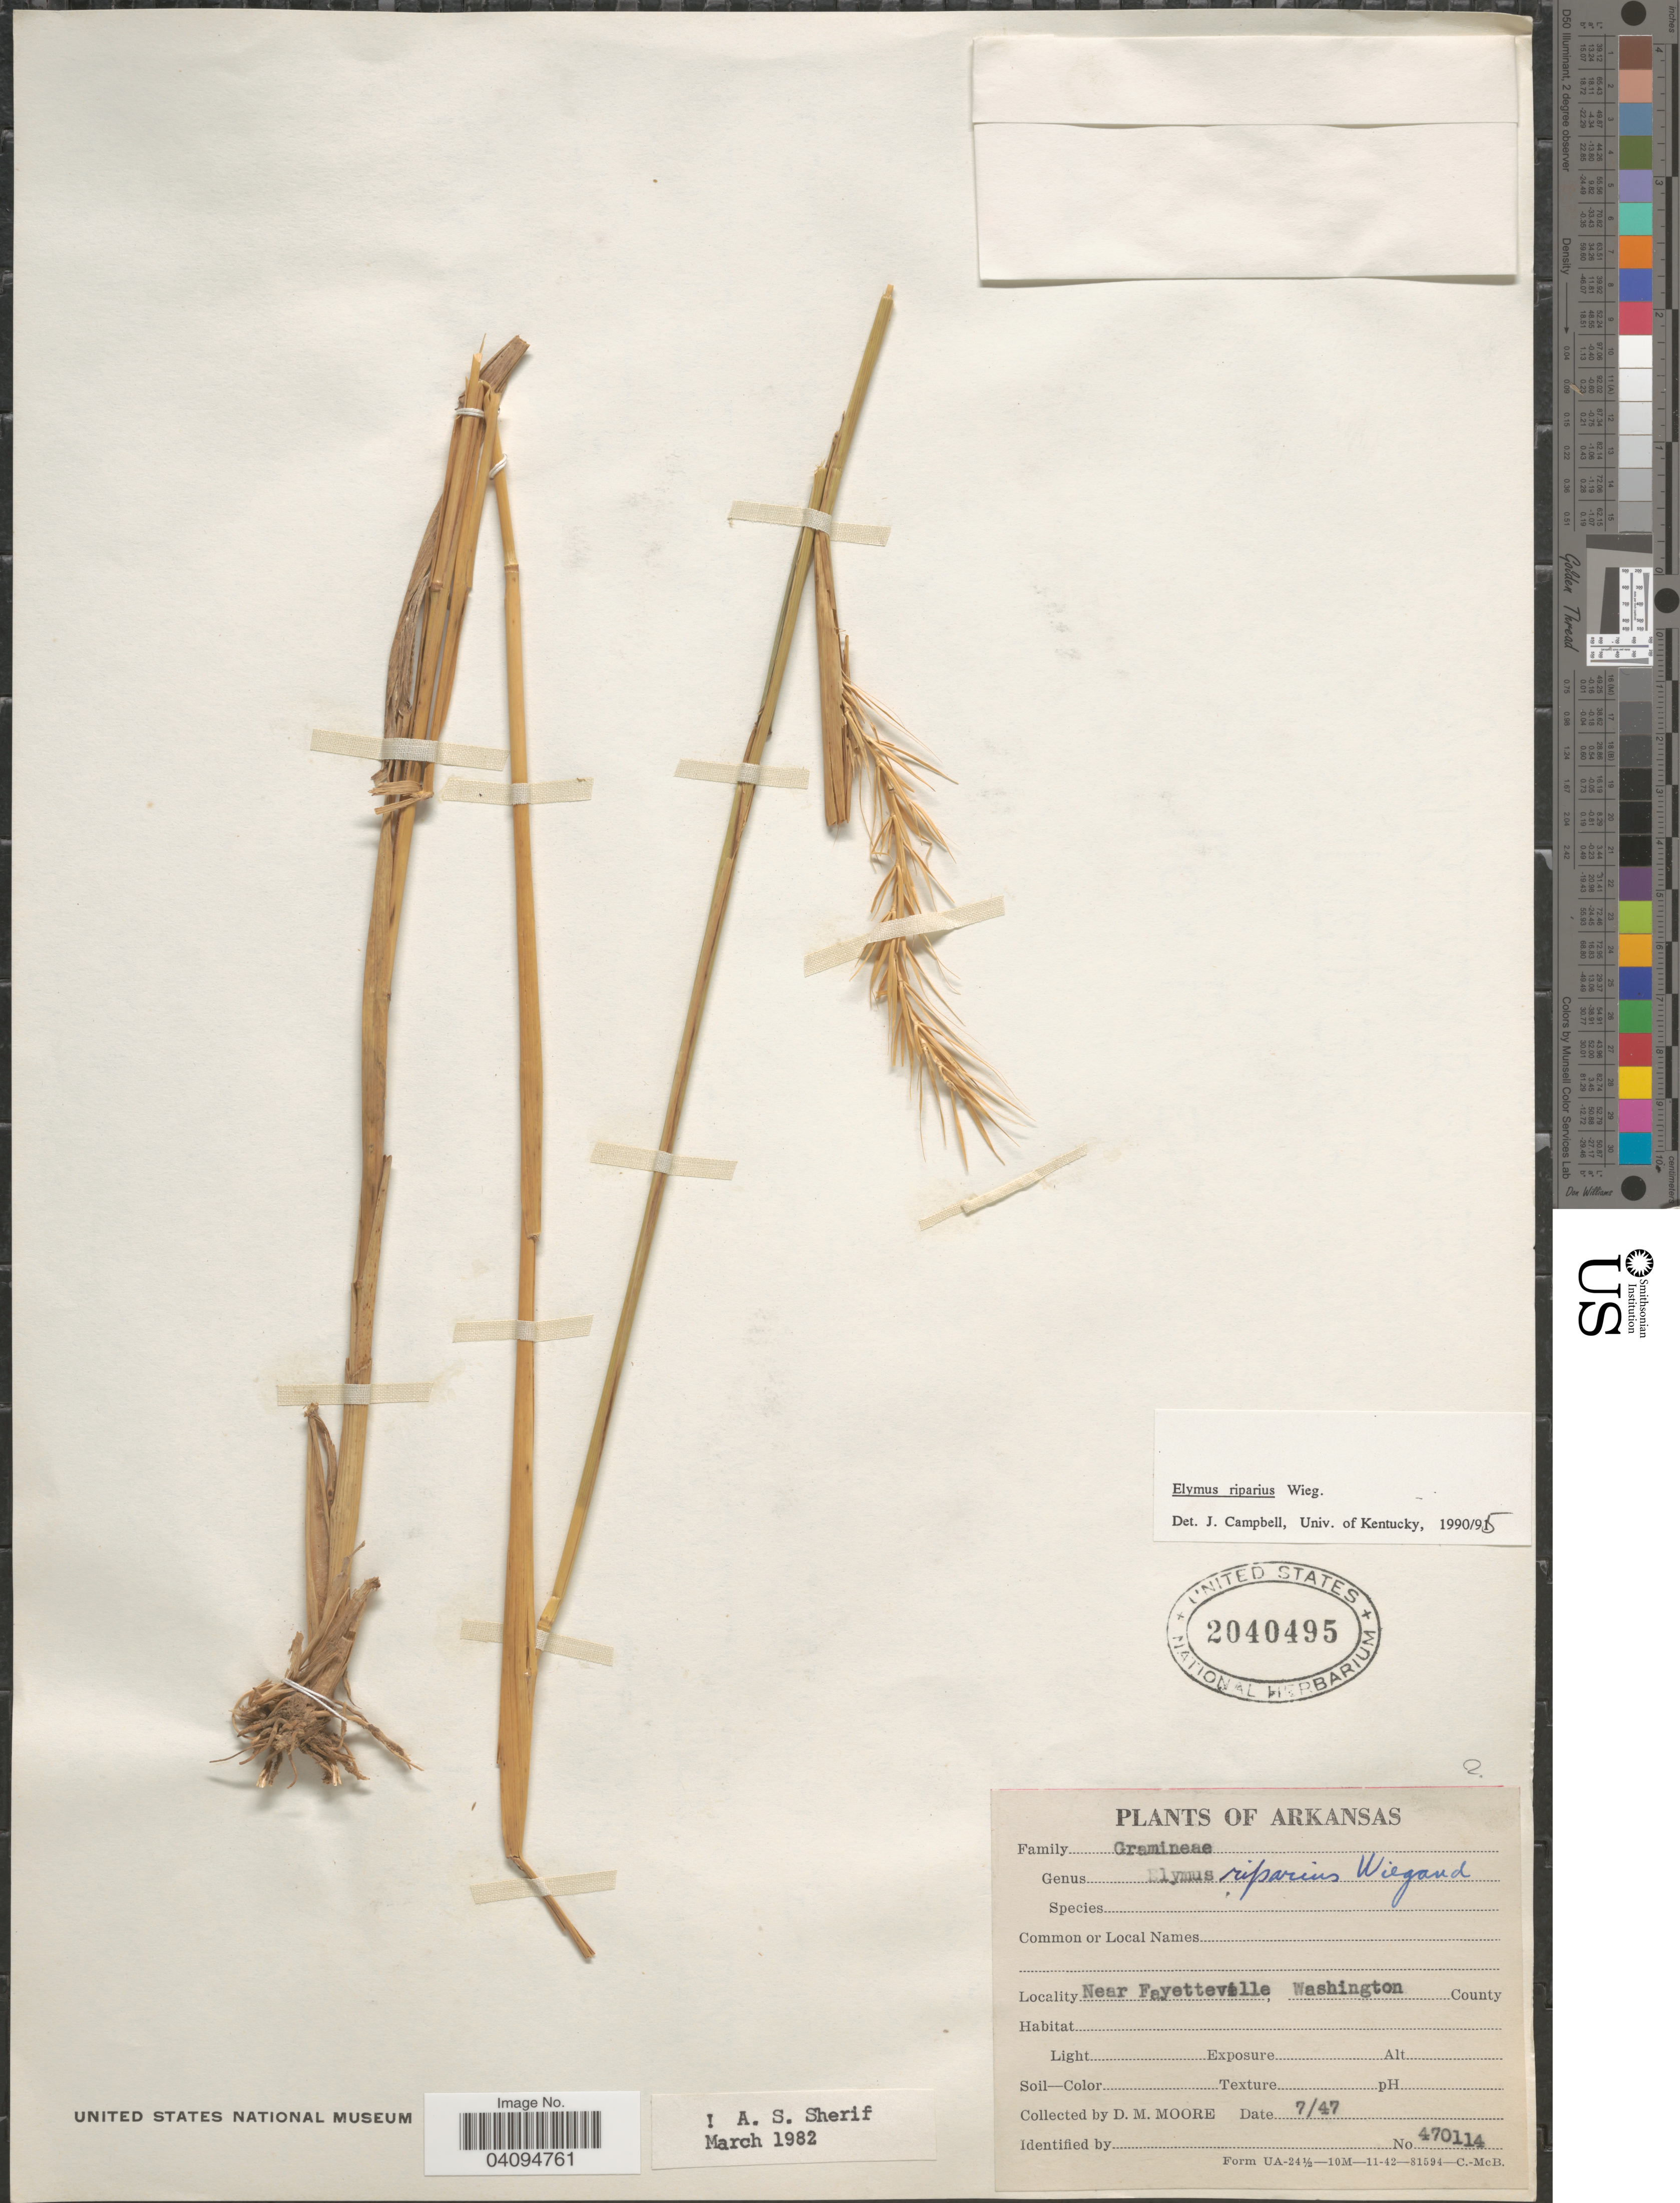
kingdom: Plantae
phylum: Tracheophyta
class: Liliopsida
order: Poales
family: Poaceae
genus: Elymus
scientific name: Elymus riparius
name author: Wiegand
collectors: D. Moore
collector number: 470114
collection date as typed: Transcribed d/m/y: /7/47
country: United States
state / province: Arkansas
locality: Near Fayetteville, Washington County.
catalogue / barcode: US 2040495